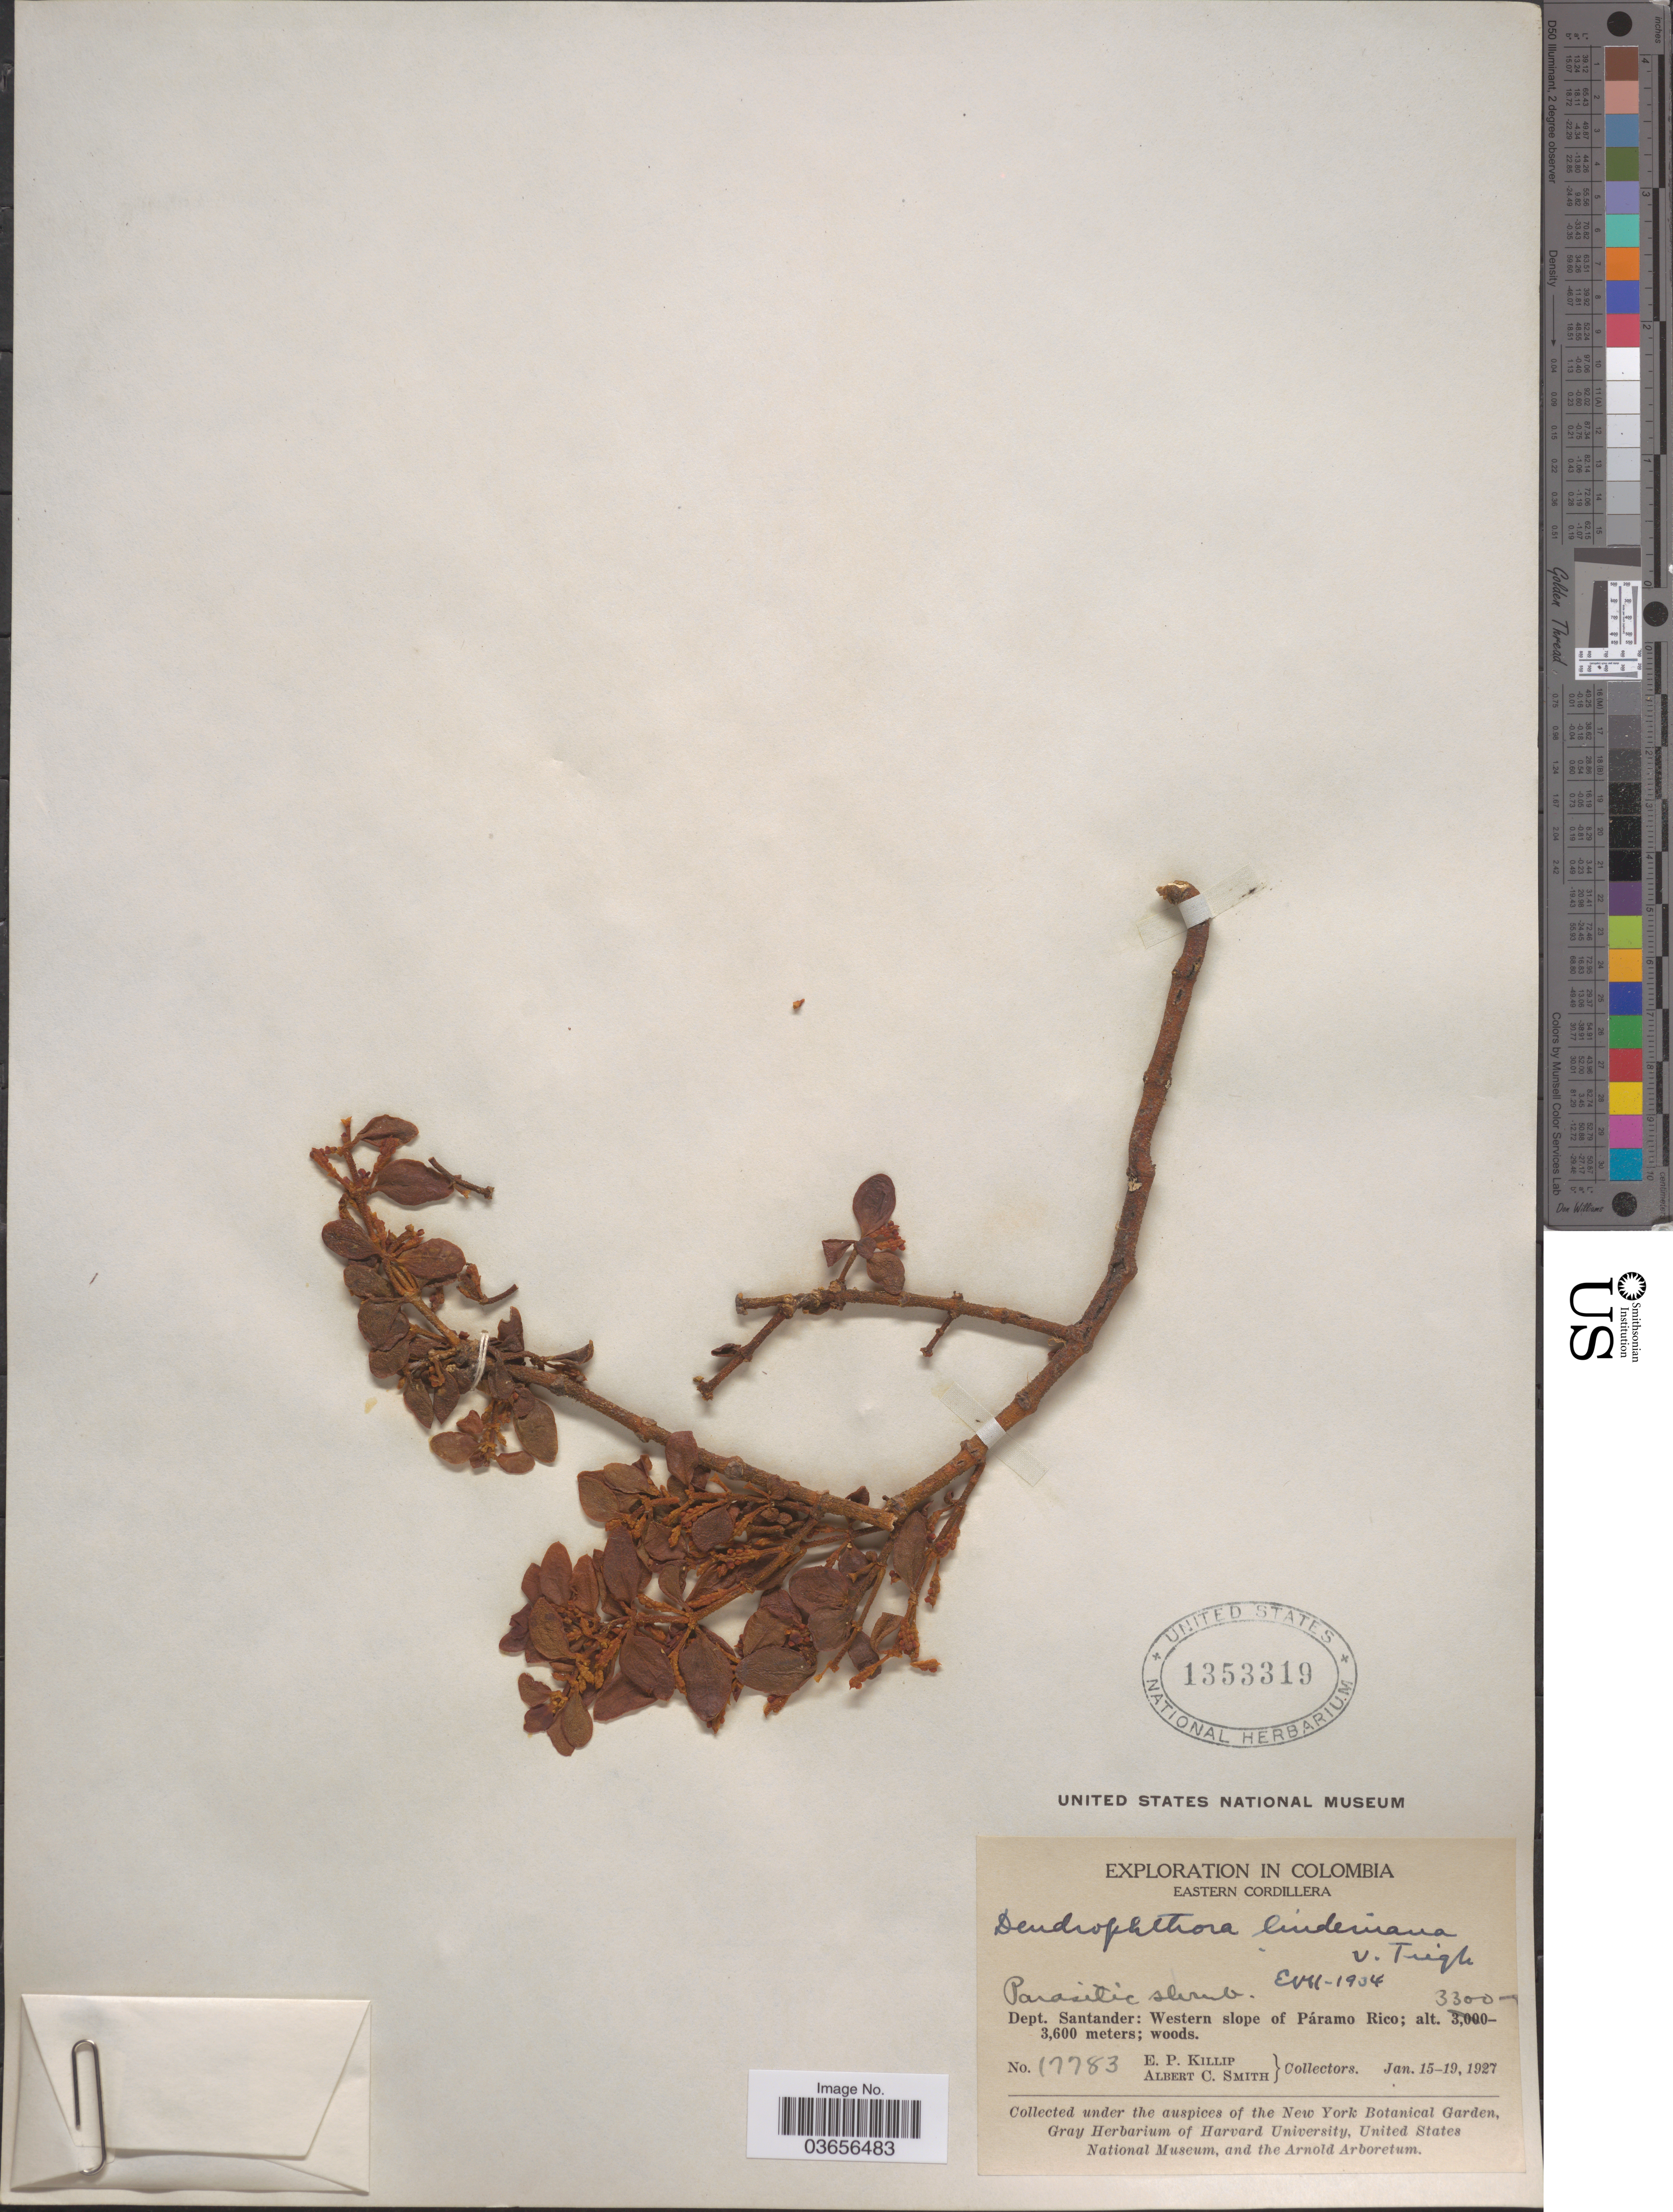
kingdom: Plantae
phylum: Tracheophyta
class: Magnoliopsida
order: Santalales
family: Viscaceae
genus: Dendrophthora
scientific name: Dendrophthora lindeniana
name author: Tiegh.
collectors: E. P. Killip & A. C. Smith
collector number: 17783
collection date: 1927-01-15/1927-01-19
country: Colombia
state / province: Santander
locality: Eastern Cordillera. Dept. Santander: Western slope of Páramo Rico.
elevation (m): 3300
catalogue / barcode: US 1353319